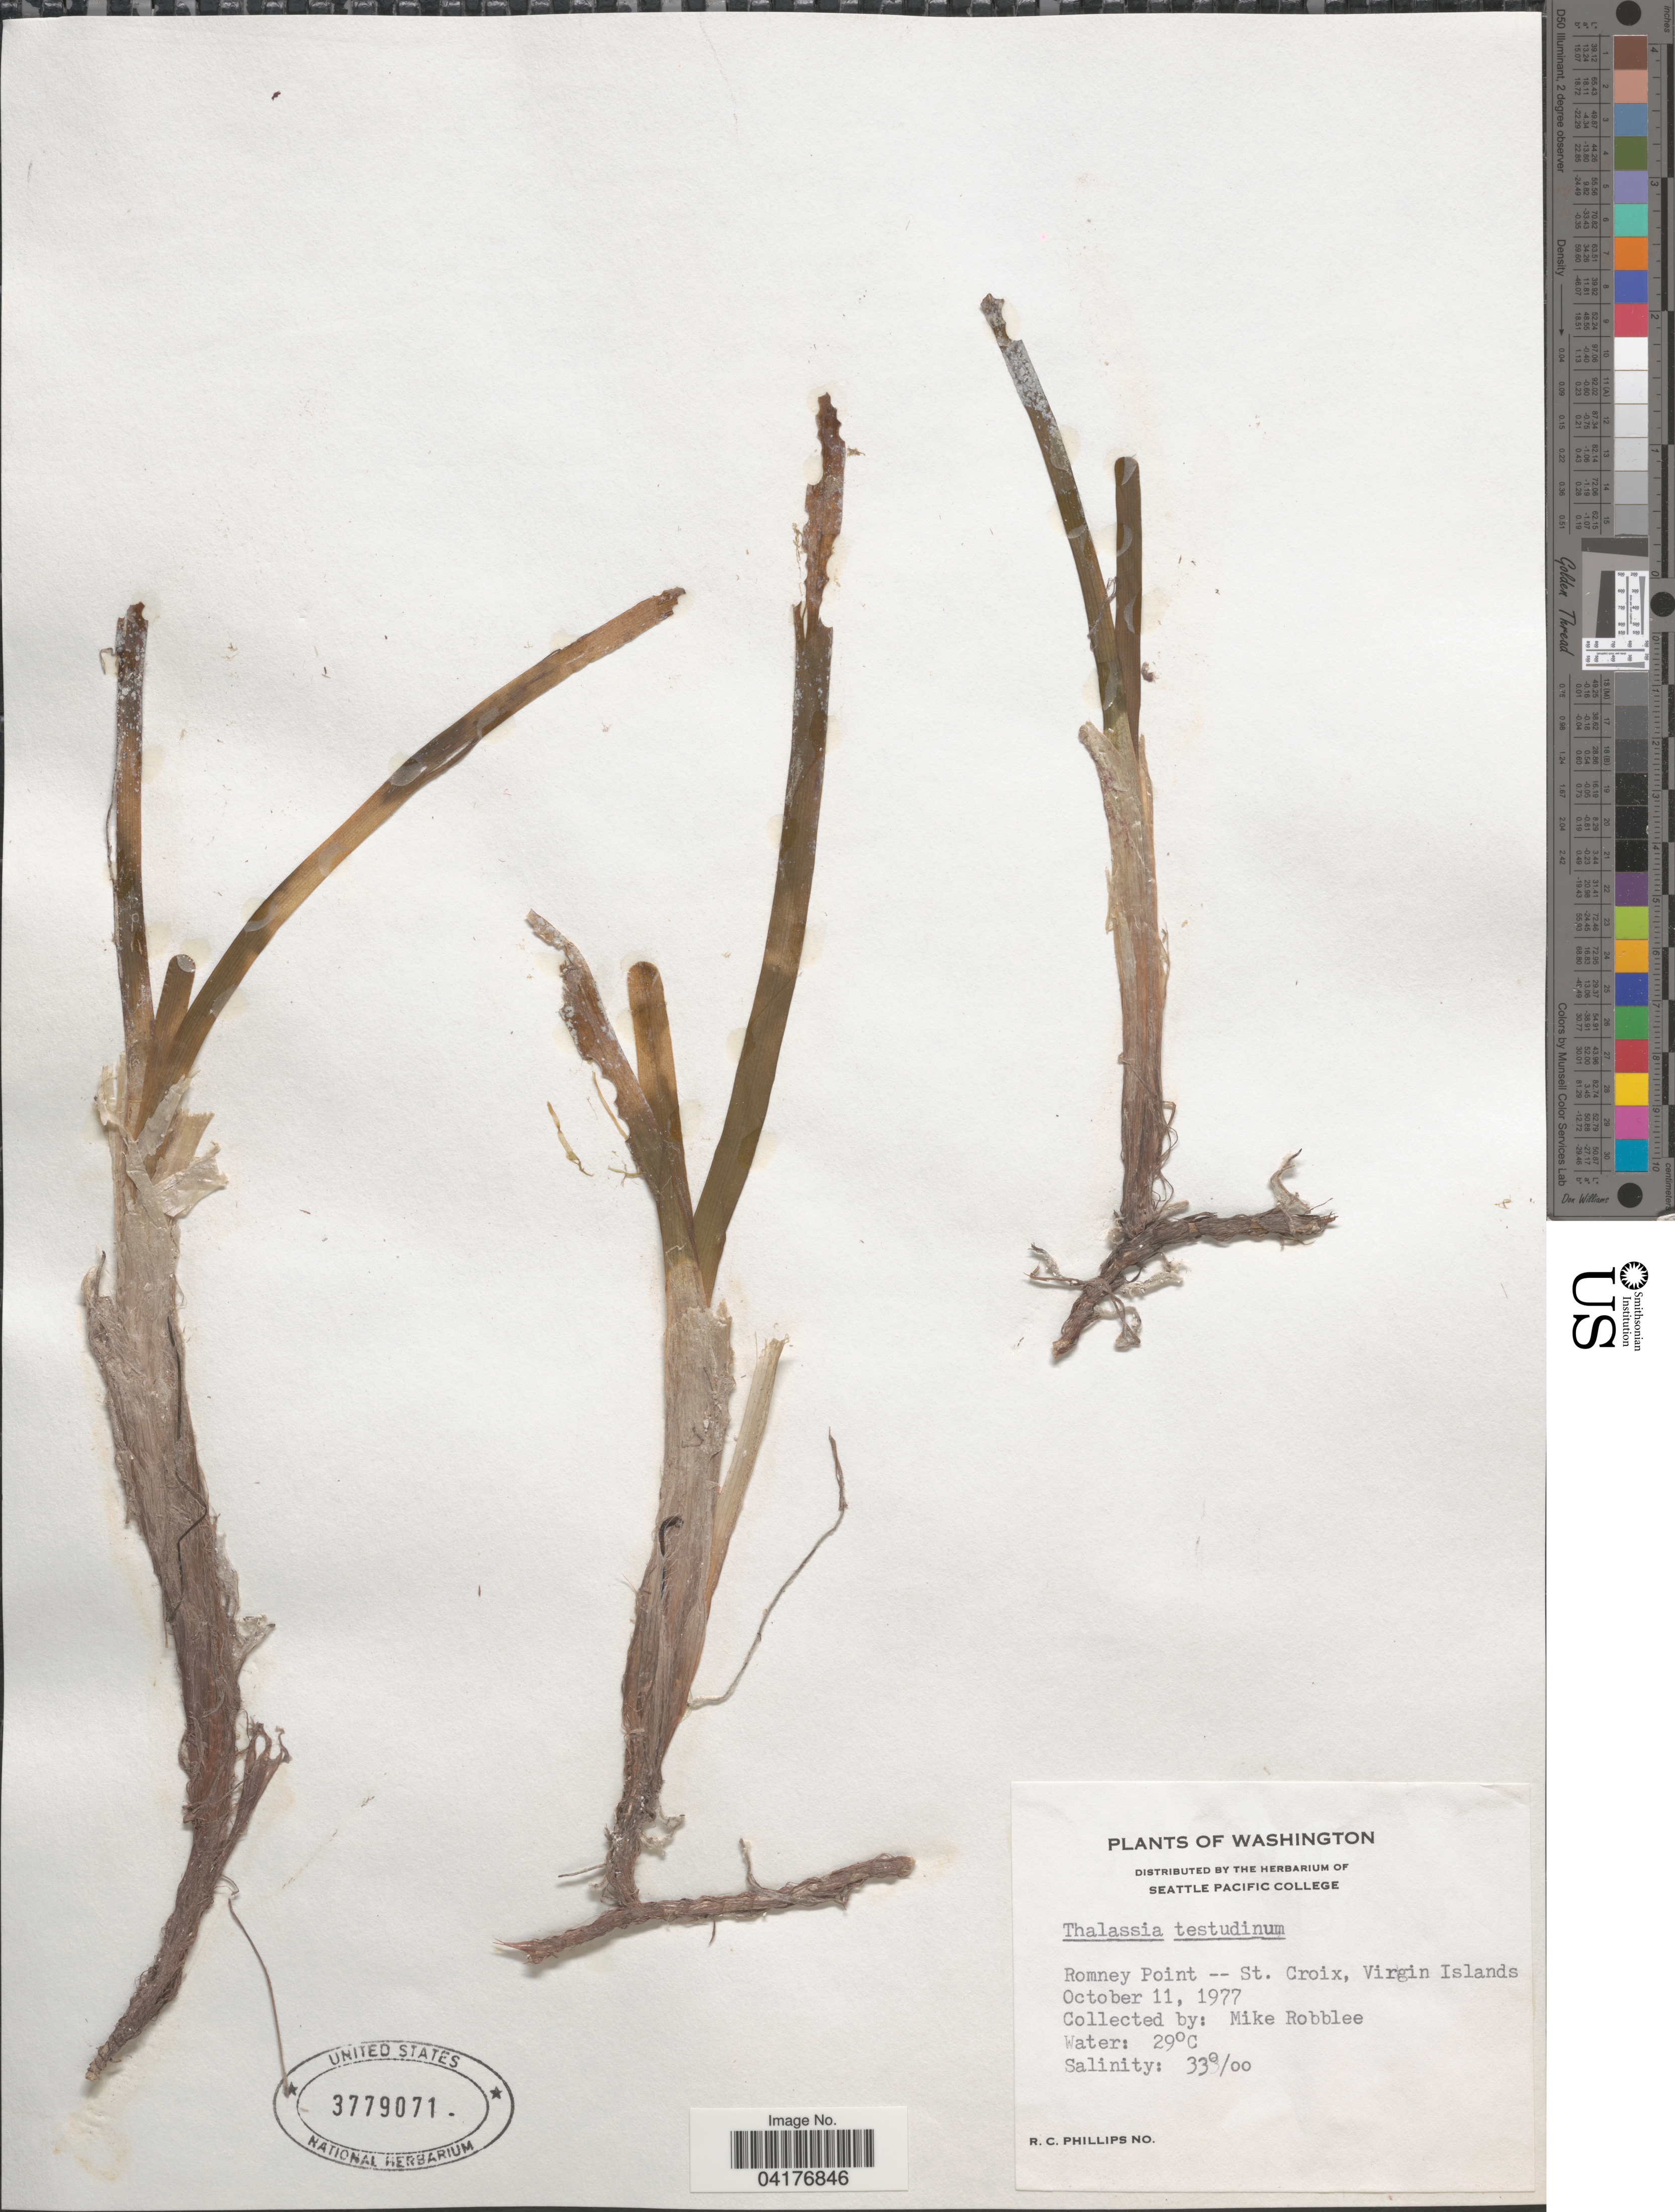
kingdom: Plantae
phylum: Tracheophyta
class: Liliopsida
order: Alismatales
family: Hydrocharitaceae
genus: Thalassia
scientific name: Thalassia testudinum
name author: Banks & Sol. ex K.D. Koenig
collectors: M. Robblee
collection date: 1977-10-11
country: U.S. Virgin Islands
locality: Romney Point -- St. Croix, Virgin Islands.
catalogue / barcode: US 3779071